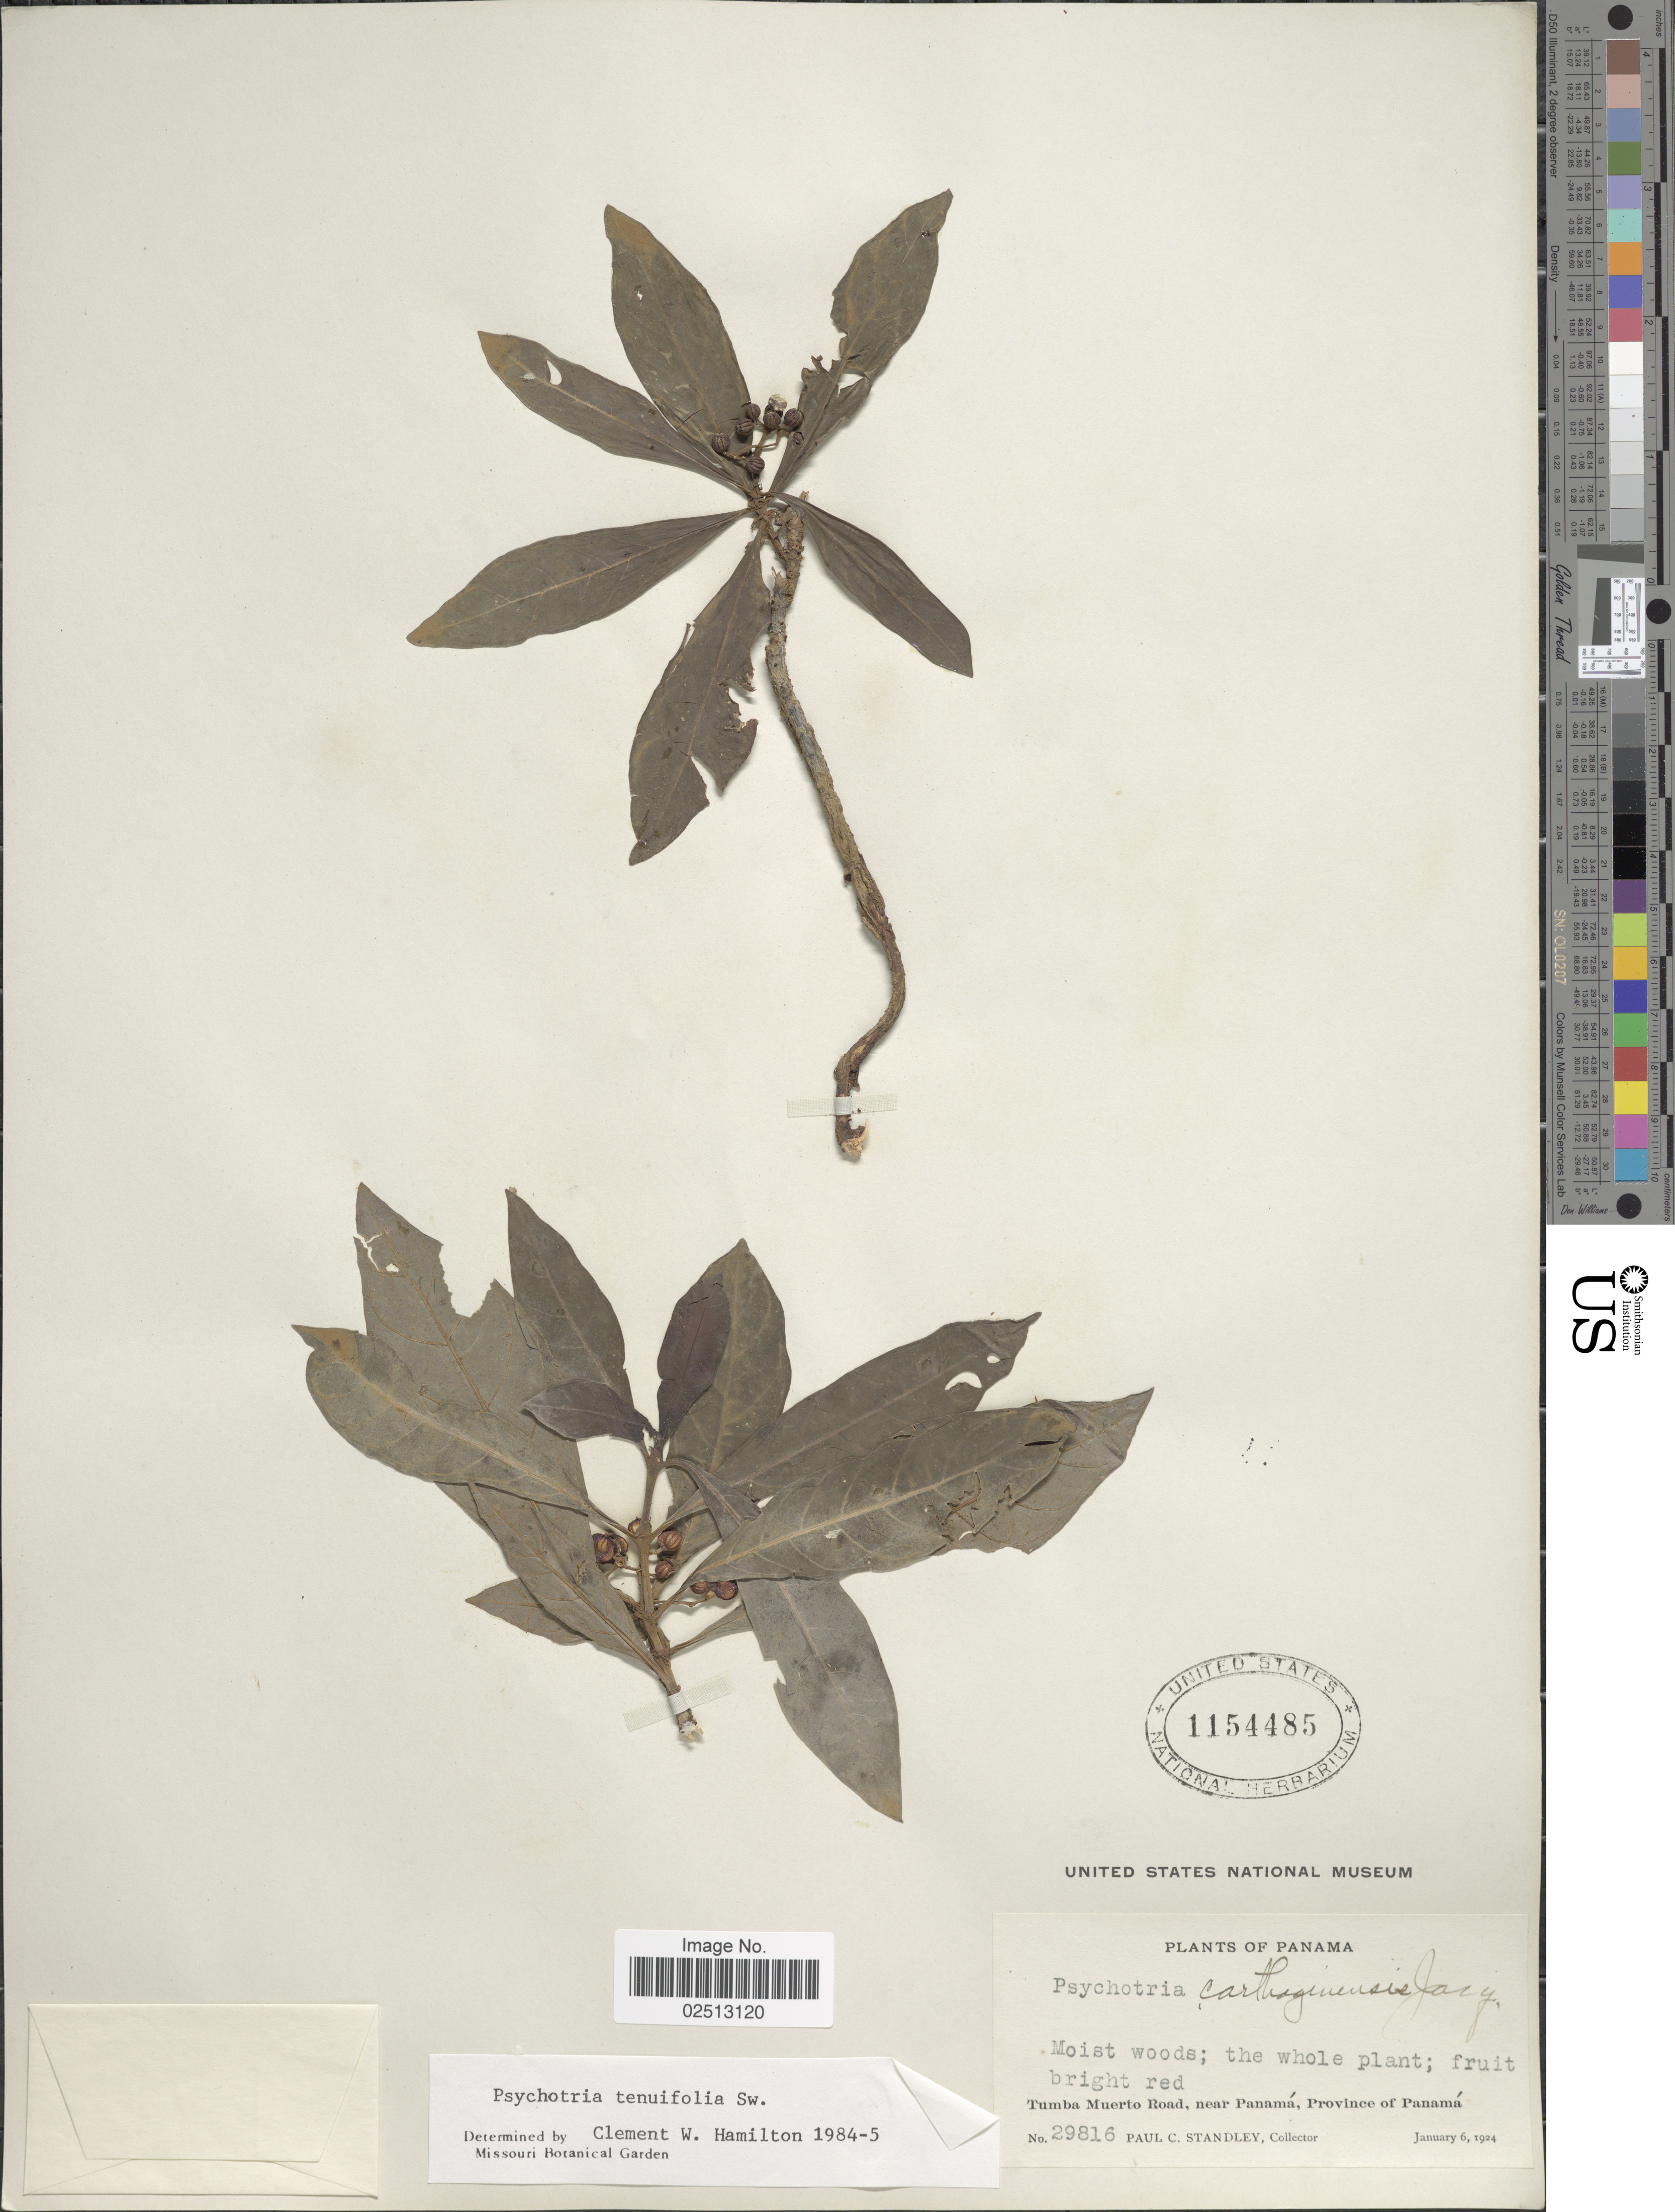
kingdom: Plantae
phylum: Tracheophyta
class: Magnoliopsida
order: Gentianales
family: Rubiaceae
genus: Psychotria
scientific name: Psychotria tenuifolia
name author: Sw.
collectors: P. C. Standley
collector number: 29816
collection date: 1924-01-06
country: Panama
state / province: Panamá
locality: Tumba Muerto Road, near Panama, Province of Panama.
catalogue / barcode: US 1154485